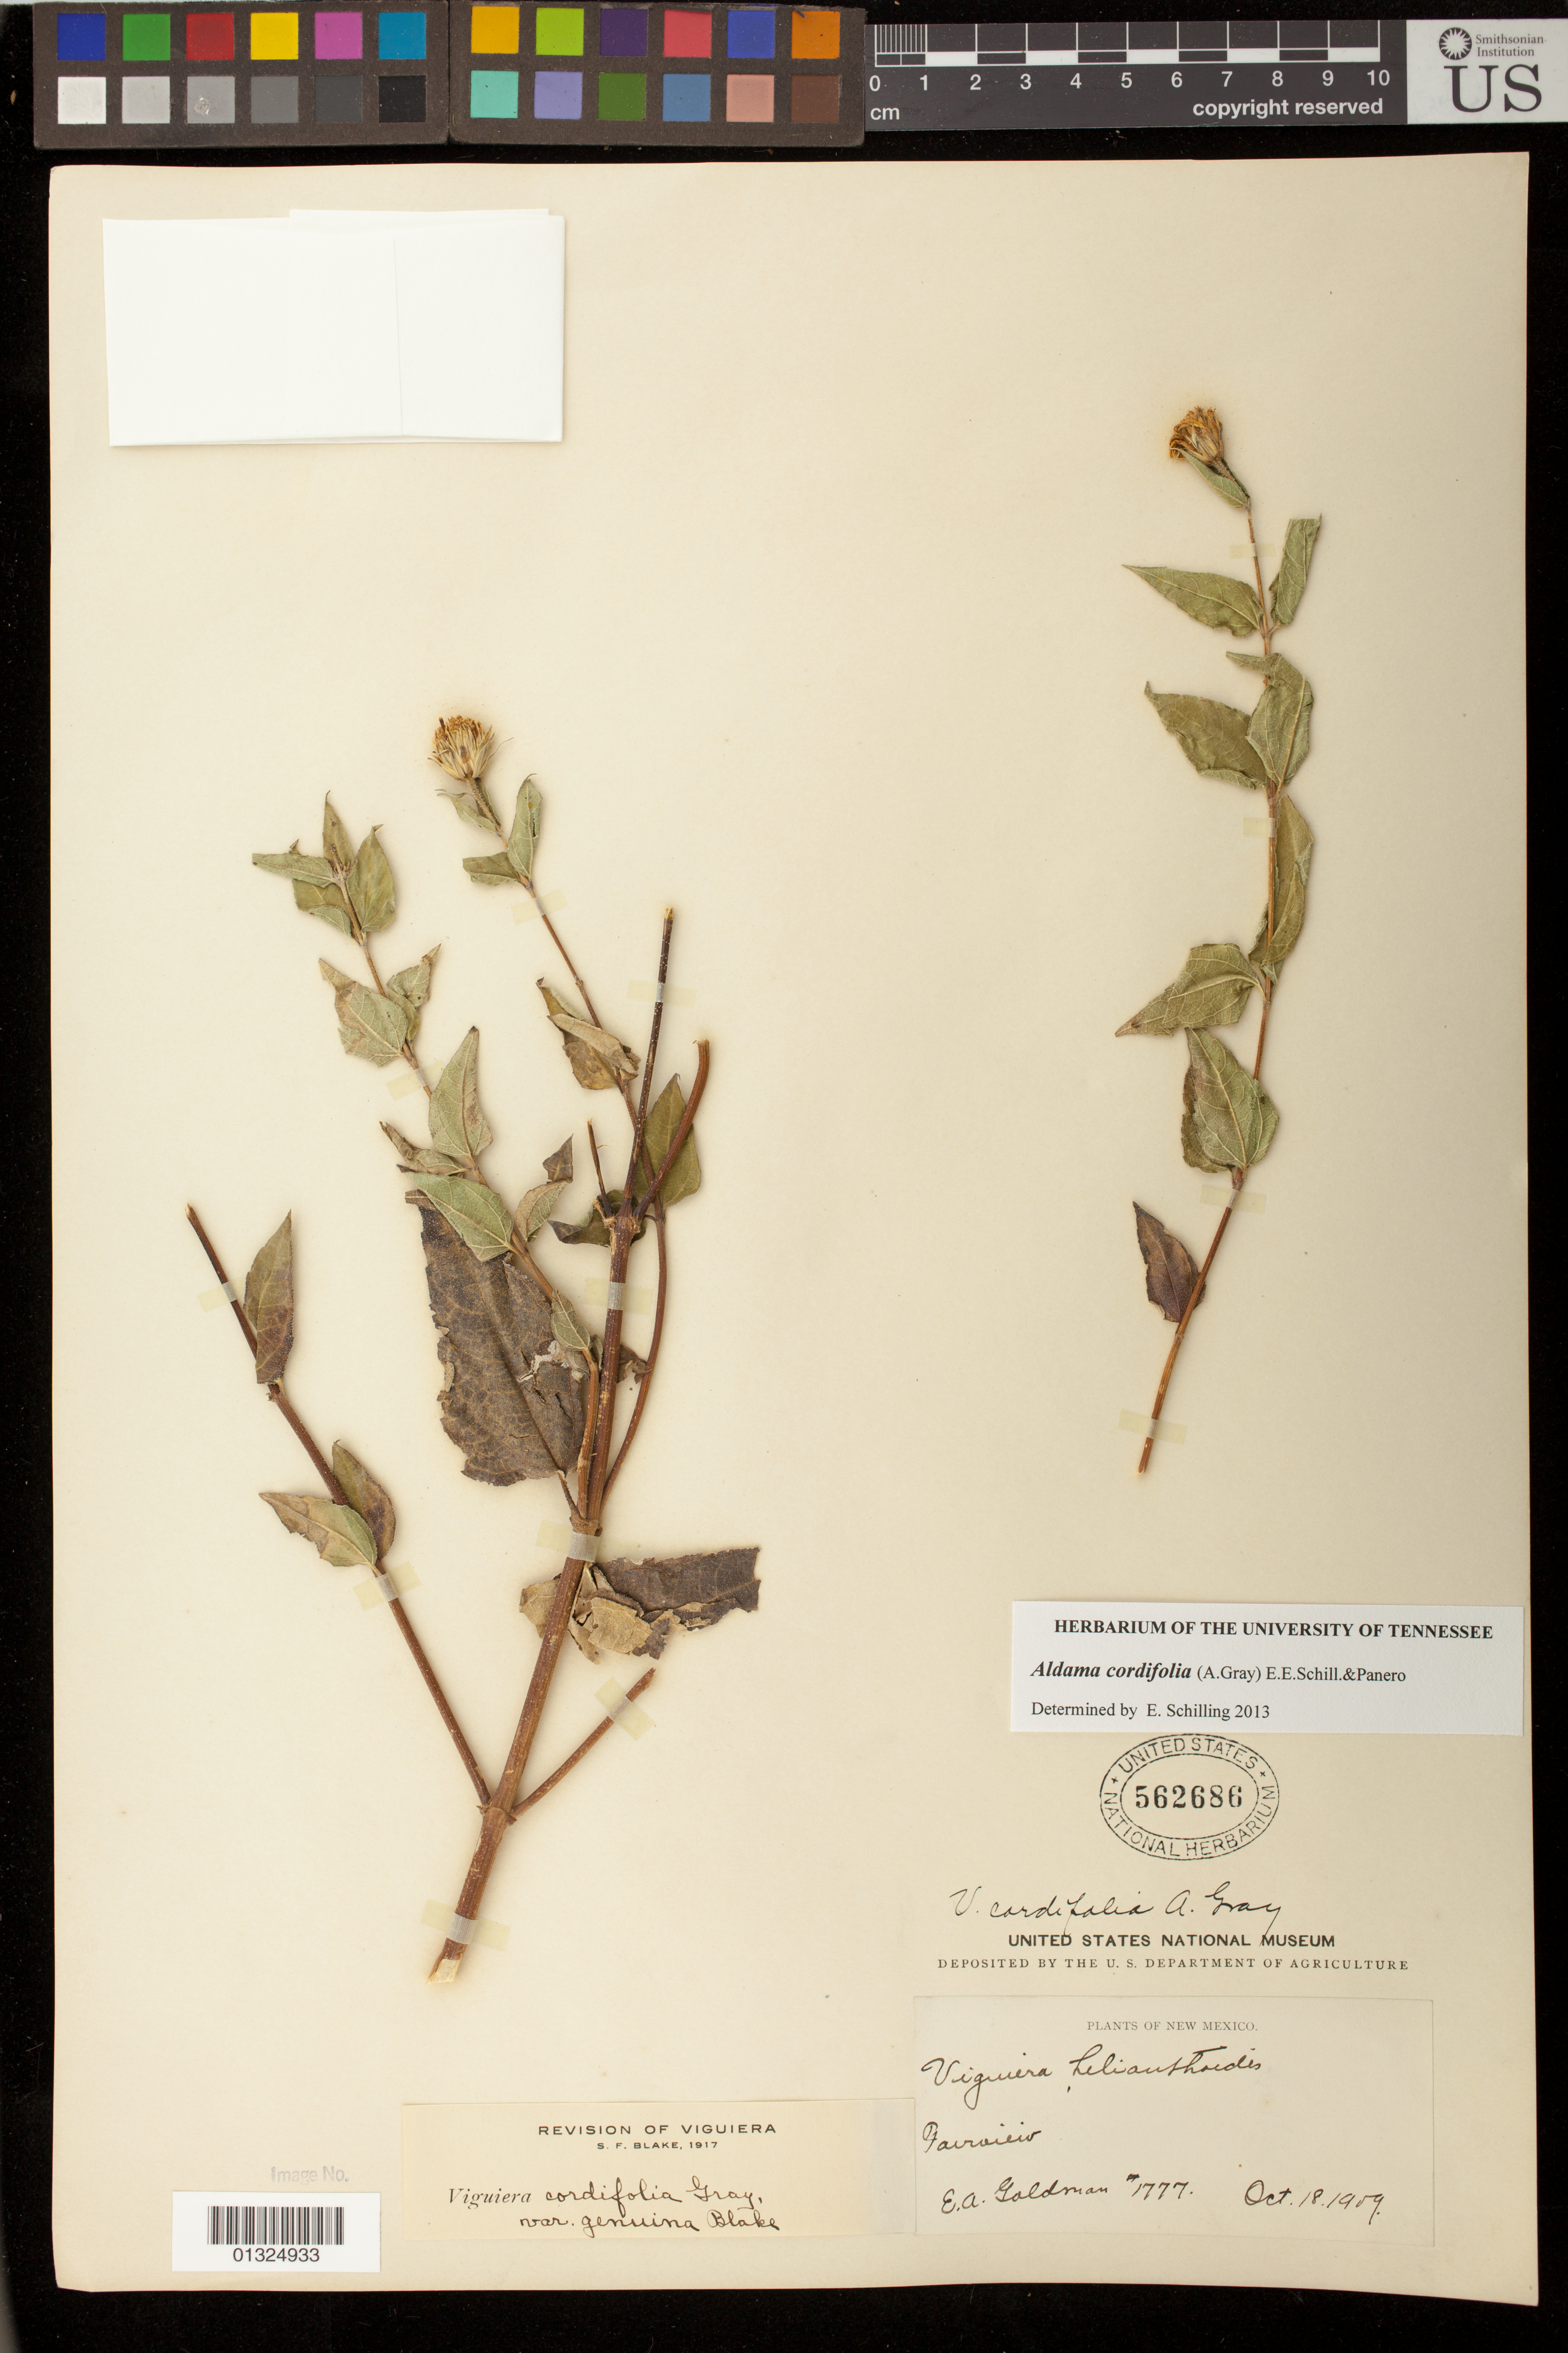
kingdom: Plantae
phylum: Tracheophyta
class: Magnoliopsida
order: Asterales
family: Asteraceae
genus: Aldama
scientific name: Aldama cordifolia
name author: (A. Gray) E.E. Schill. & Panero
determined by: Schilling, E. E.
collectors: E. A. Goldman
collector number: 1777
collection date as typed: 18 October 1909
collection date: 1909-10-18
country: United States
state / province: New Mexico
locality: Fairview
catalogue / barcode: US 562686